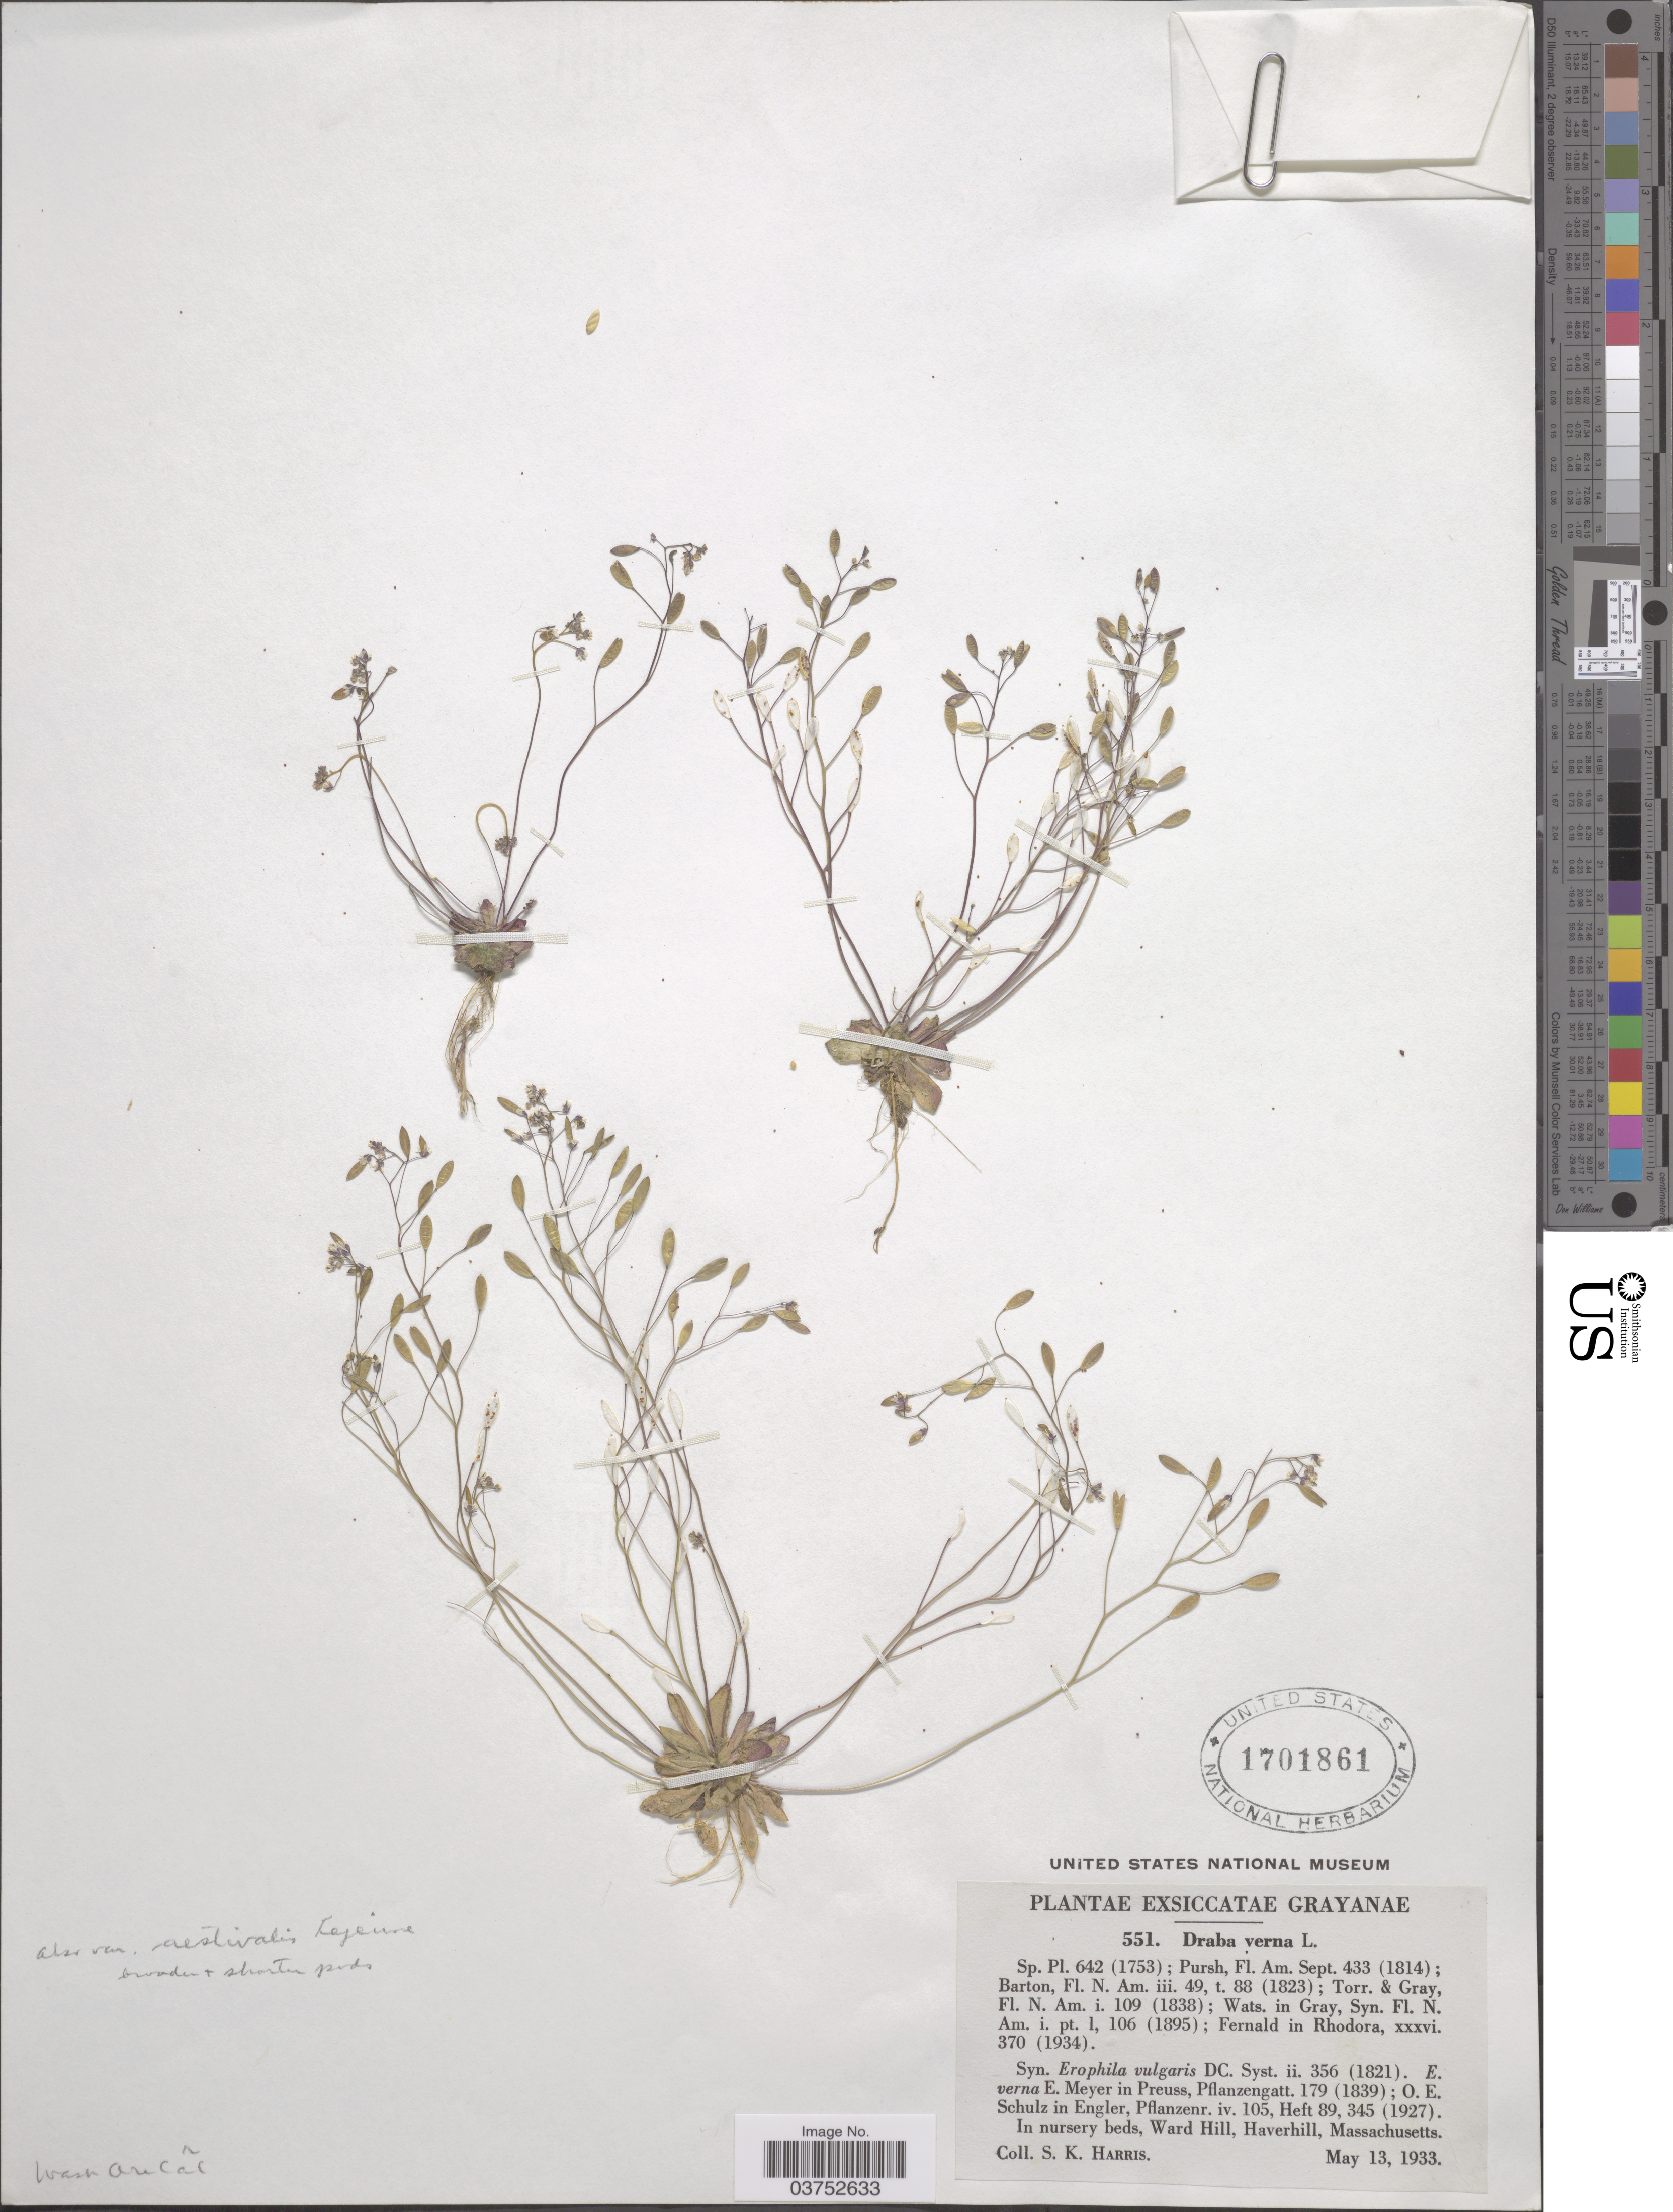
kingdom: Plantae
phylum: Tracheophyta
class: Magnoliopsida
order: Brassicales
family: Brassicaceae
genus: Draba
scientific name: Draba verna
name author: L.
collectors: S. K. Harris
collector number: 551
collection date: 1933-05-13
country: United States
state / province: Massachusetts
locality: In nursery beds, Ward Hill, Haverhill.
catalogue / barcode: US 1701861